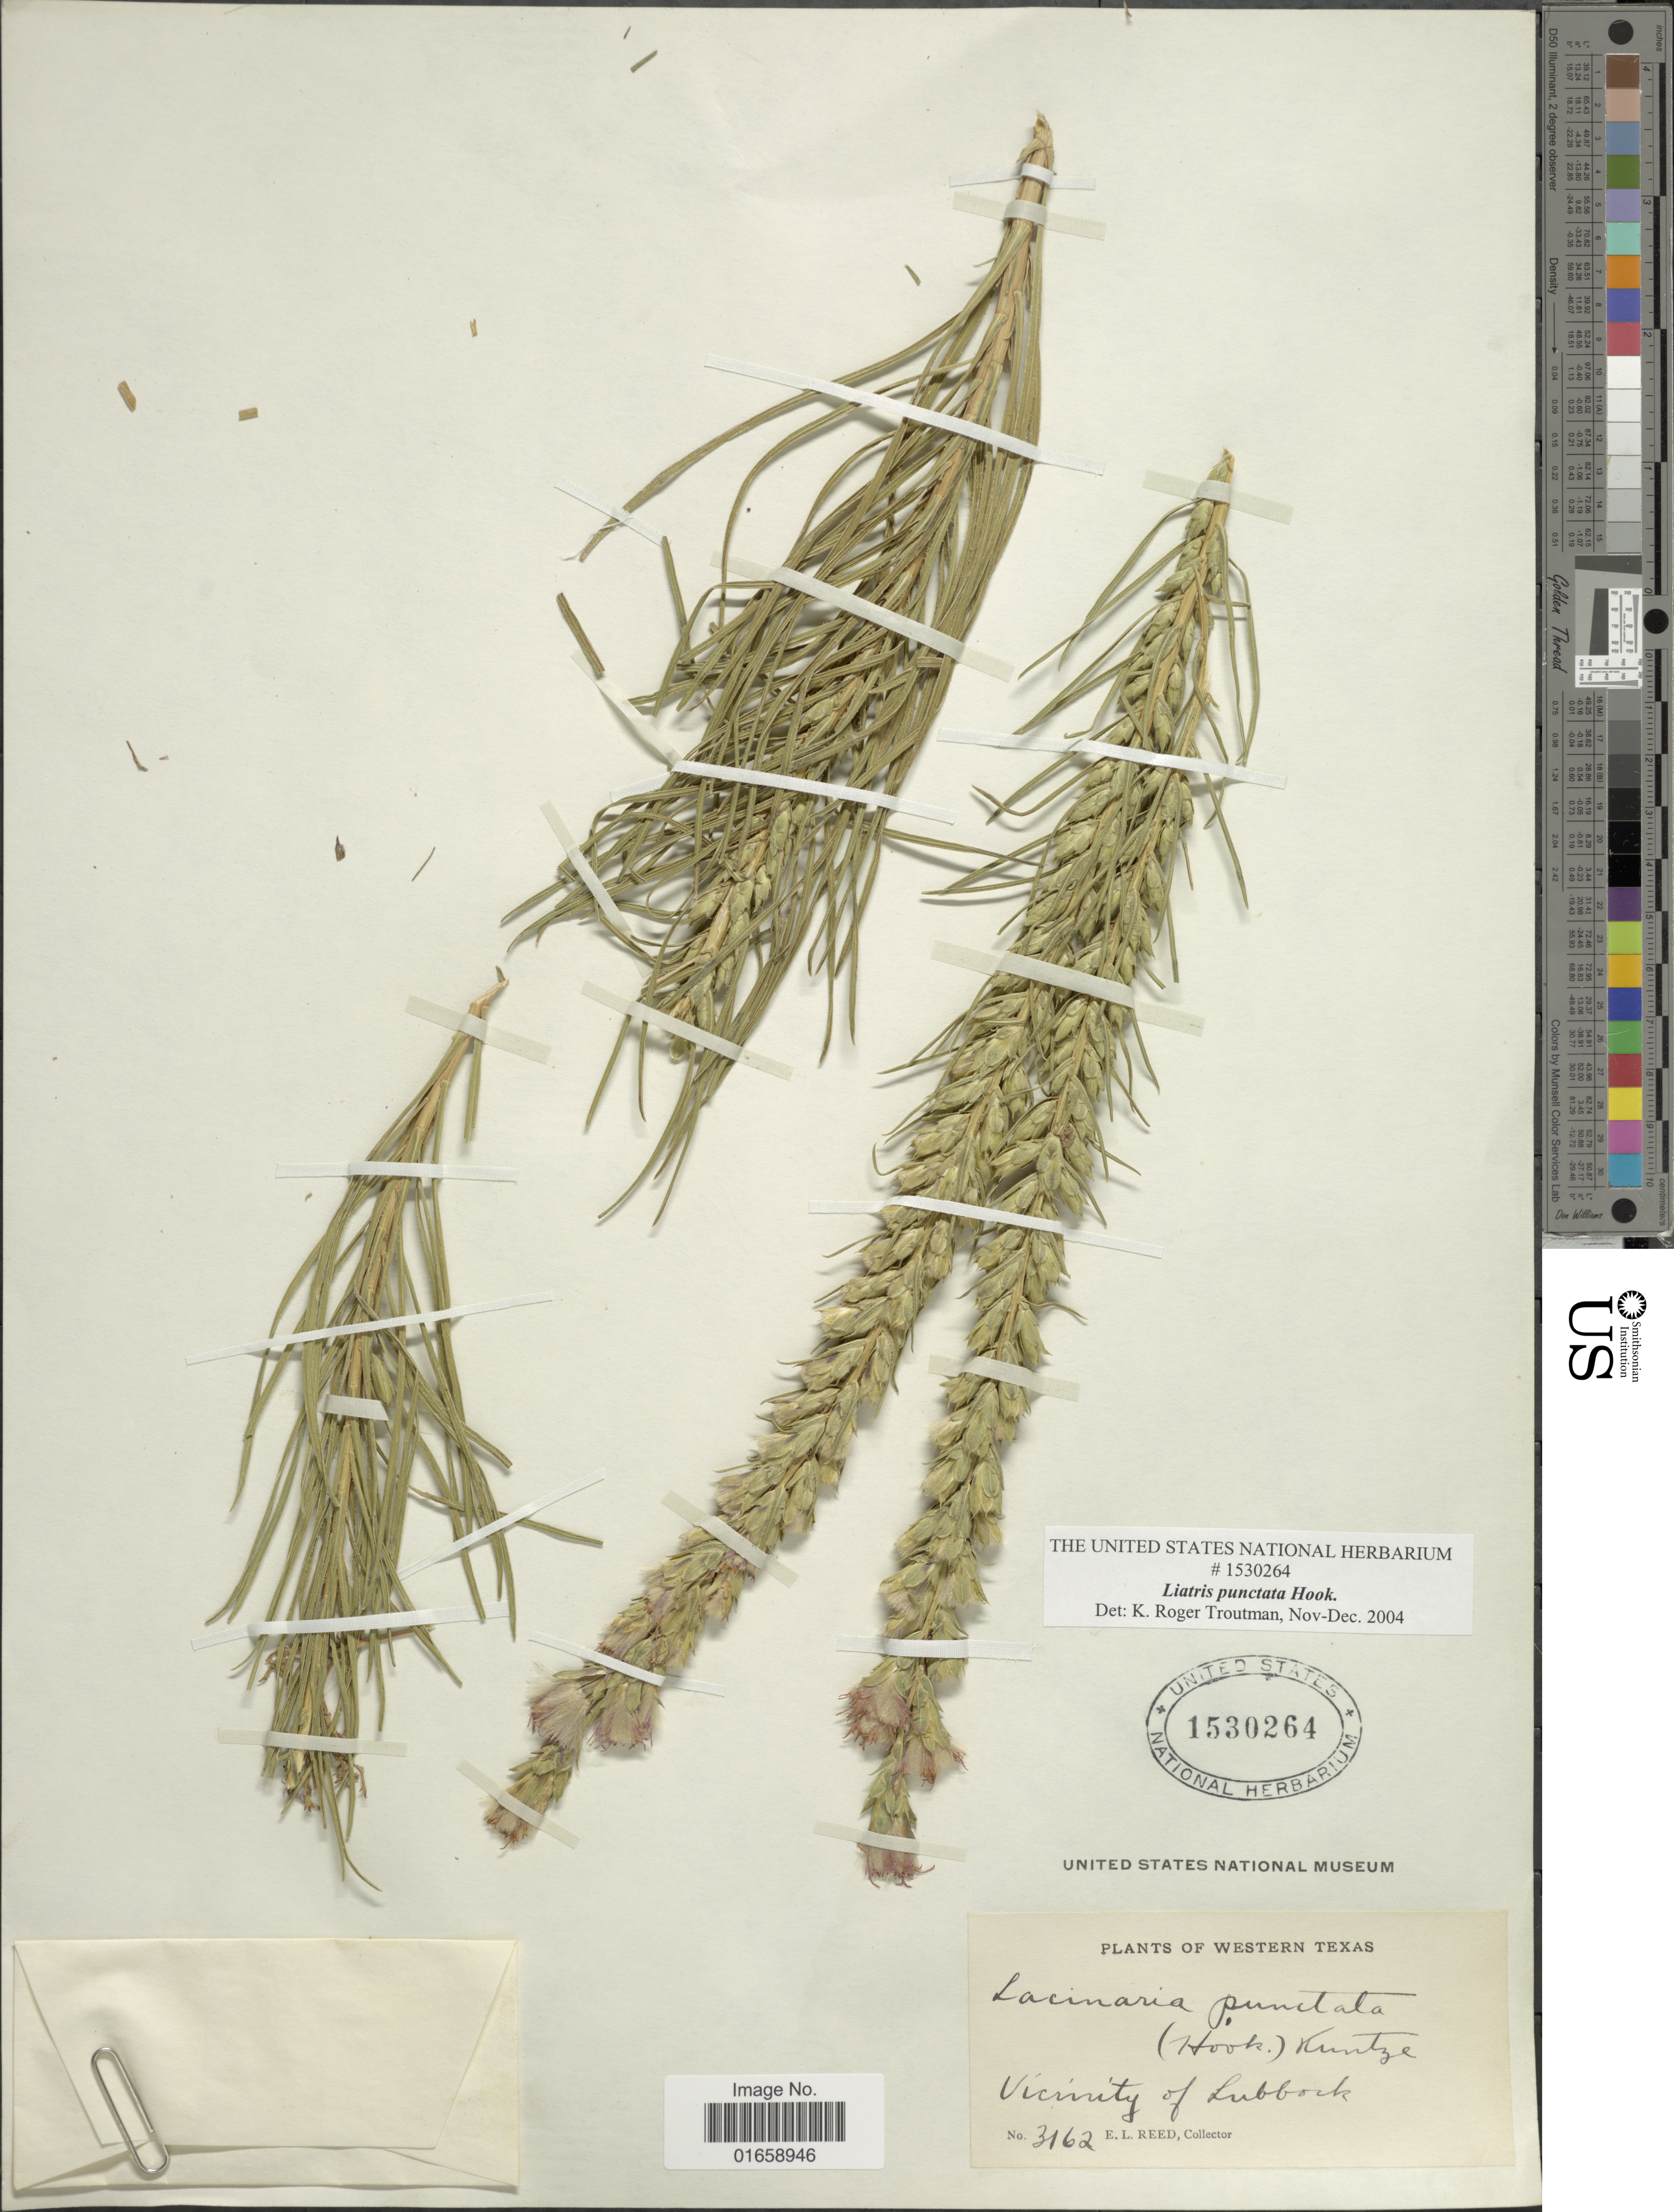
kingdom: Plantae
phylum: Tracheophyta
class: Magnoliopsida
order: Asterales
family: Asteraceae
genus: Liatris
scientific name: Liatris punctata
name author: Hook.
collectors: E. Reed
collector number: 3162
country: United States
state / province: Texas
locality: Western Texas, Vicinity of Lubbock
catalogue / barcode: US 1530264